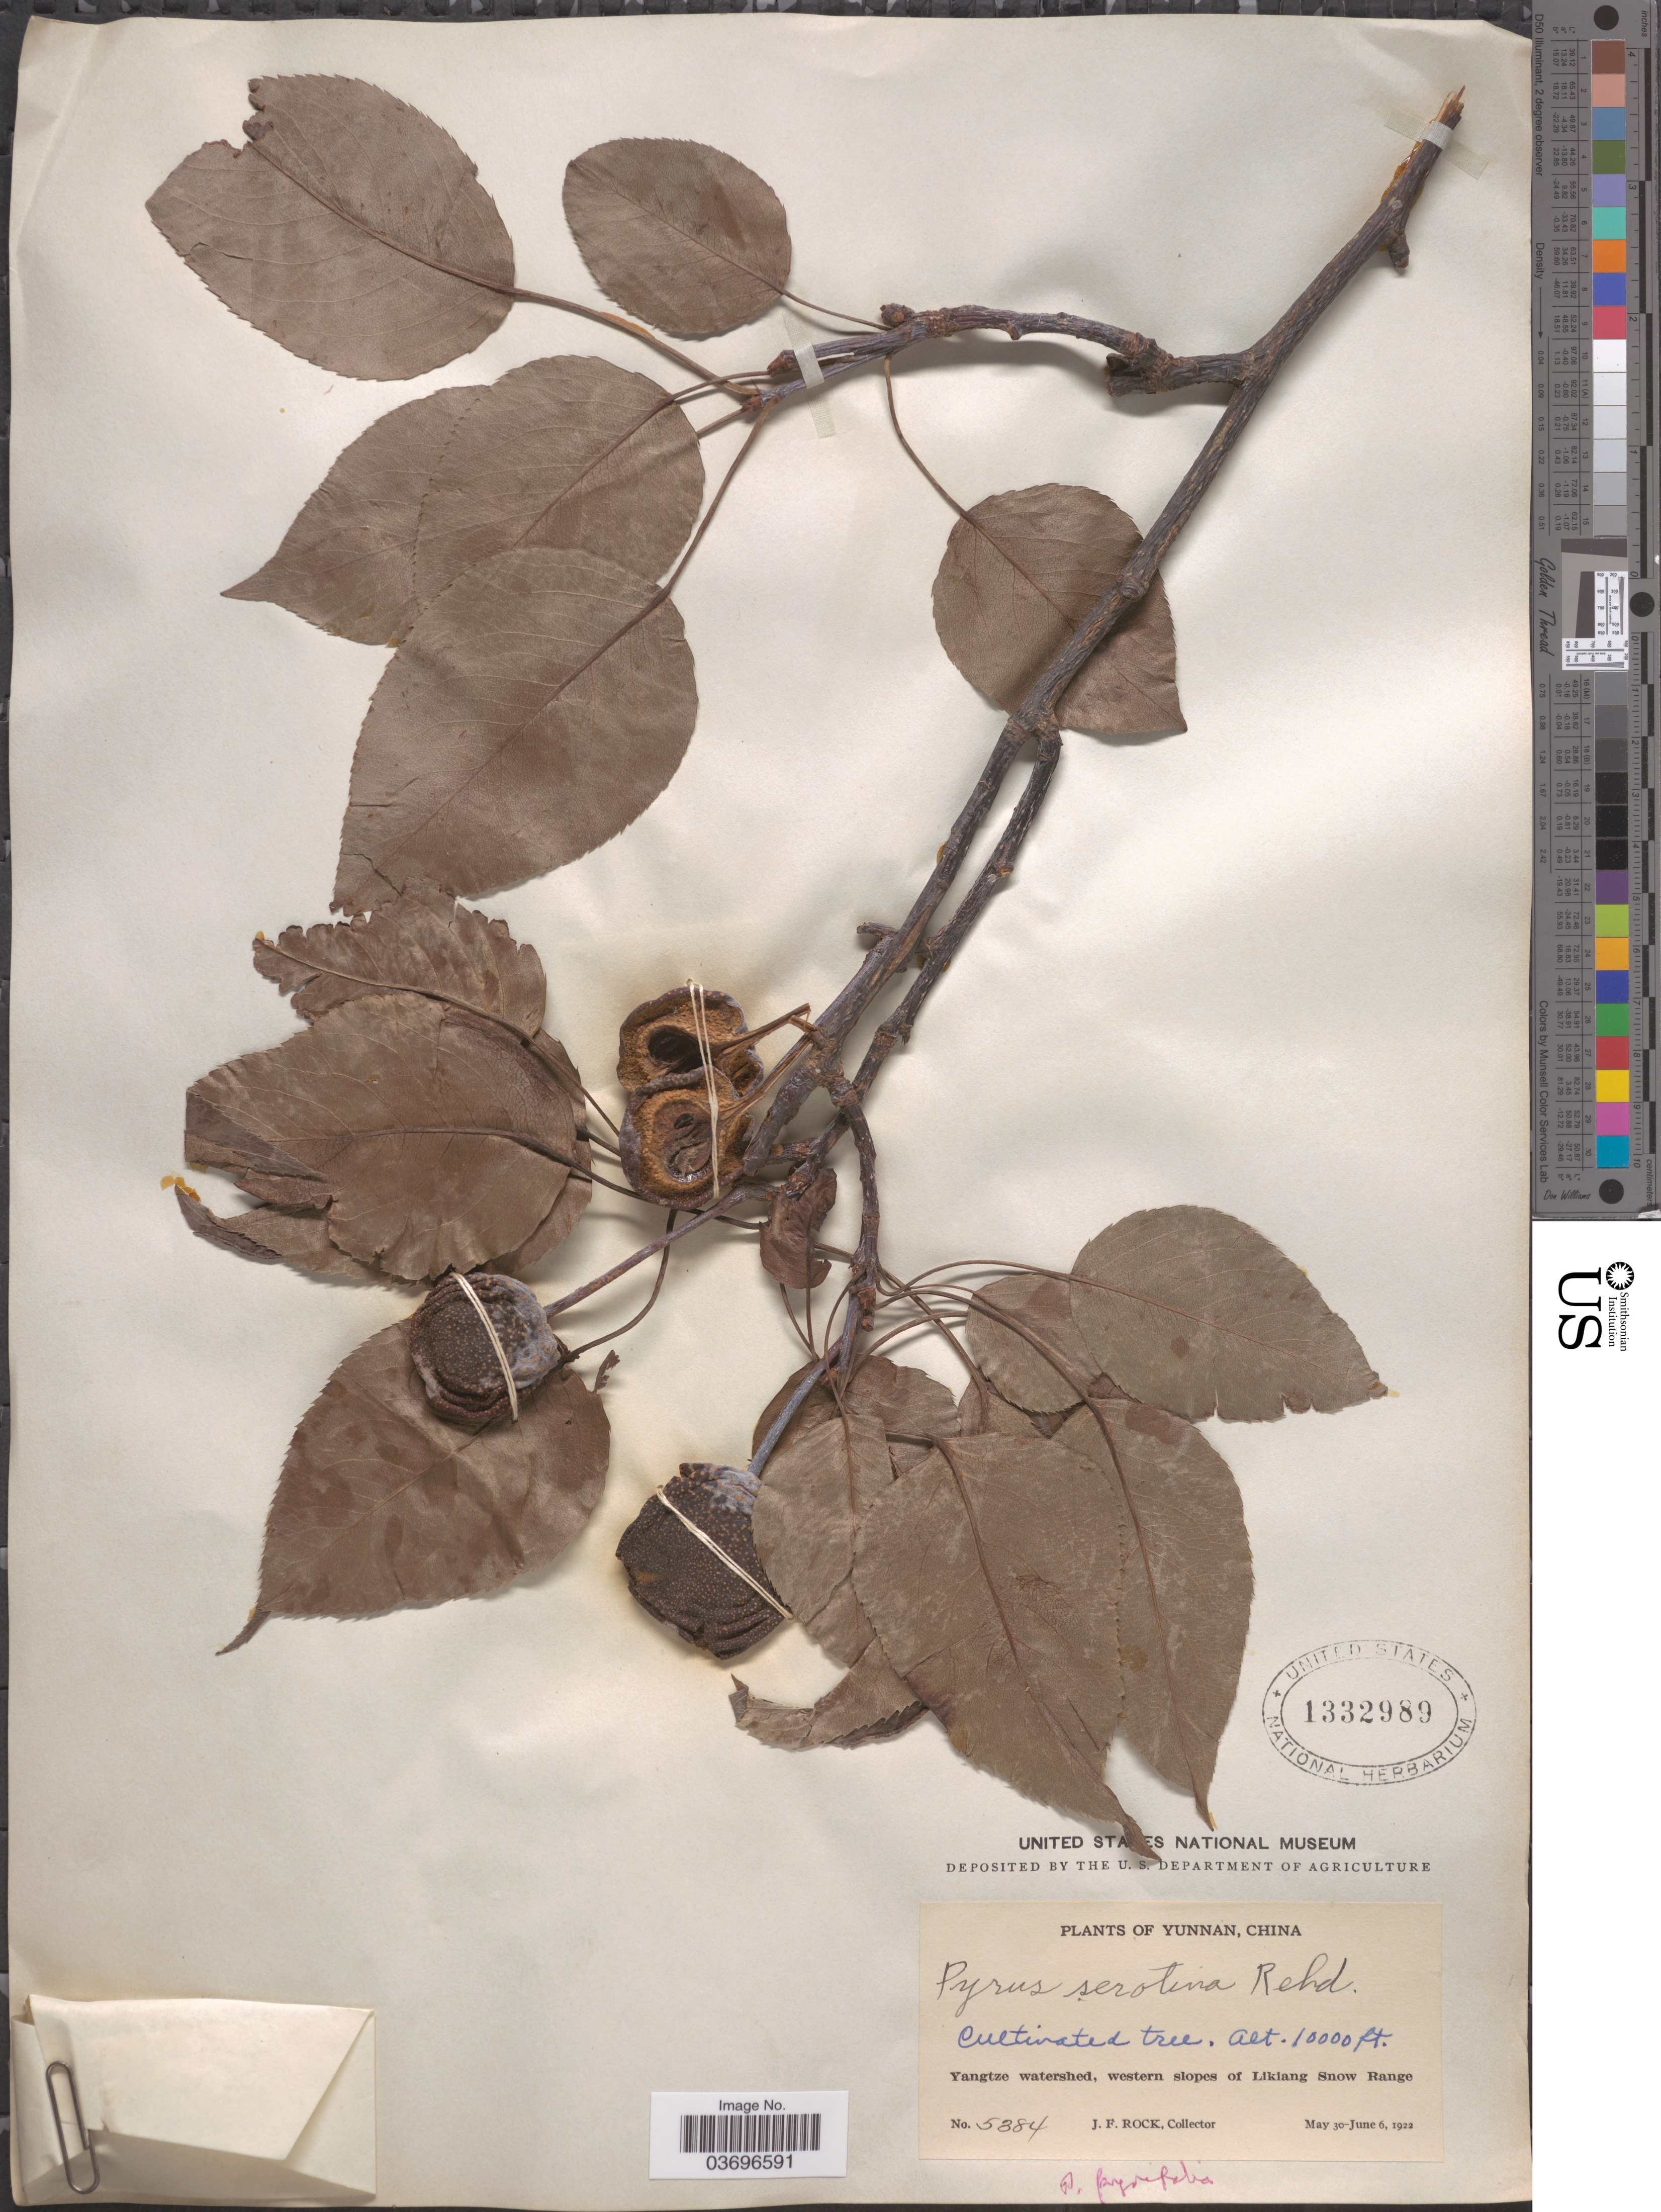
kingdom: Plantae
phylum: Tracheophyta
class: Magnoliopsida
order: Rosales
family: Rosaceae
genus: Pyrus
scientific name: Pyrus pyrifolia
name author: (Burm. f.) Nakai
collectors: J. Rock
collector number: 5384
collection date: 1922-05-30/1922-06-06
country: China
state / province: Yunnan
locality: Yangtze watershed, western slopes of Likiang Snow Range.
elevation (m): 3048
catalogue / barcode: US 1332989